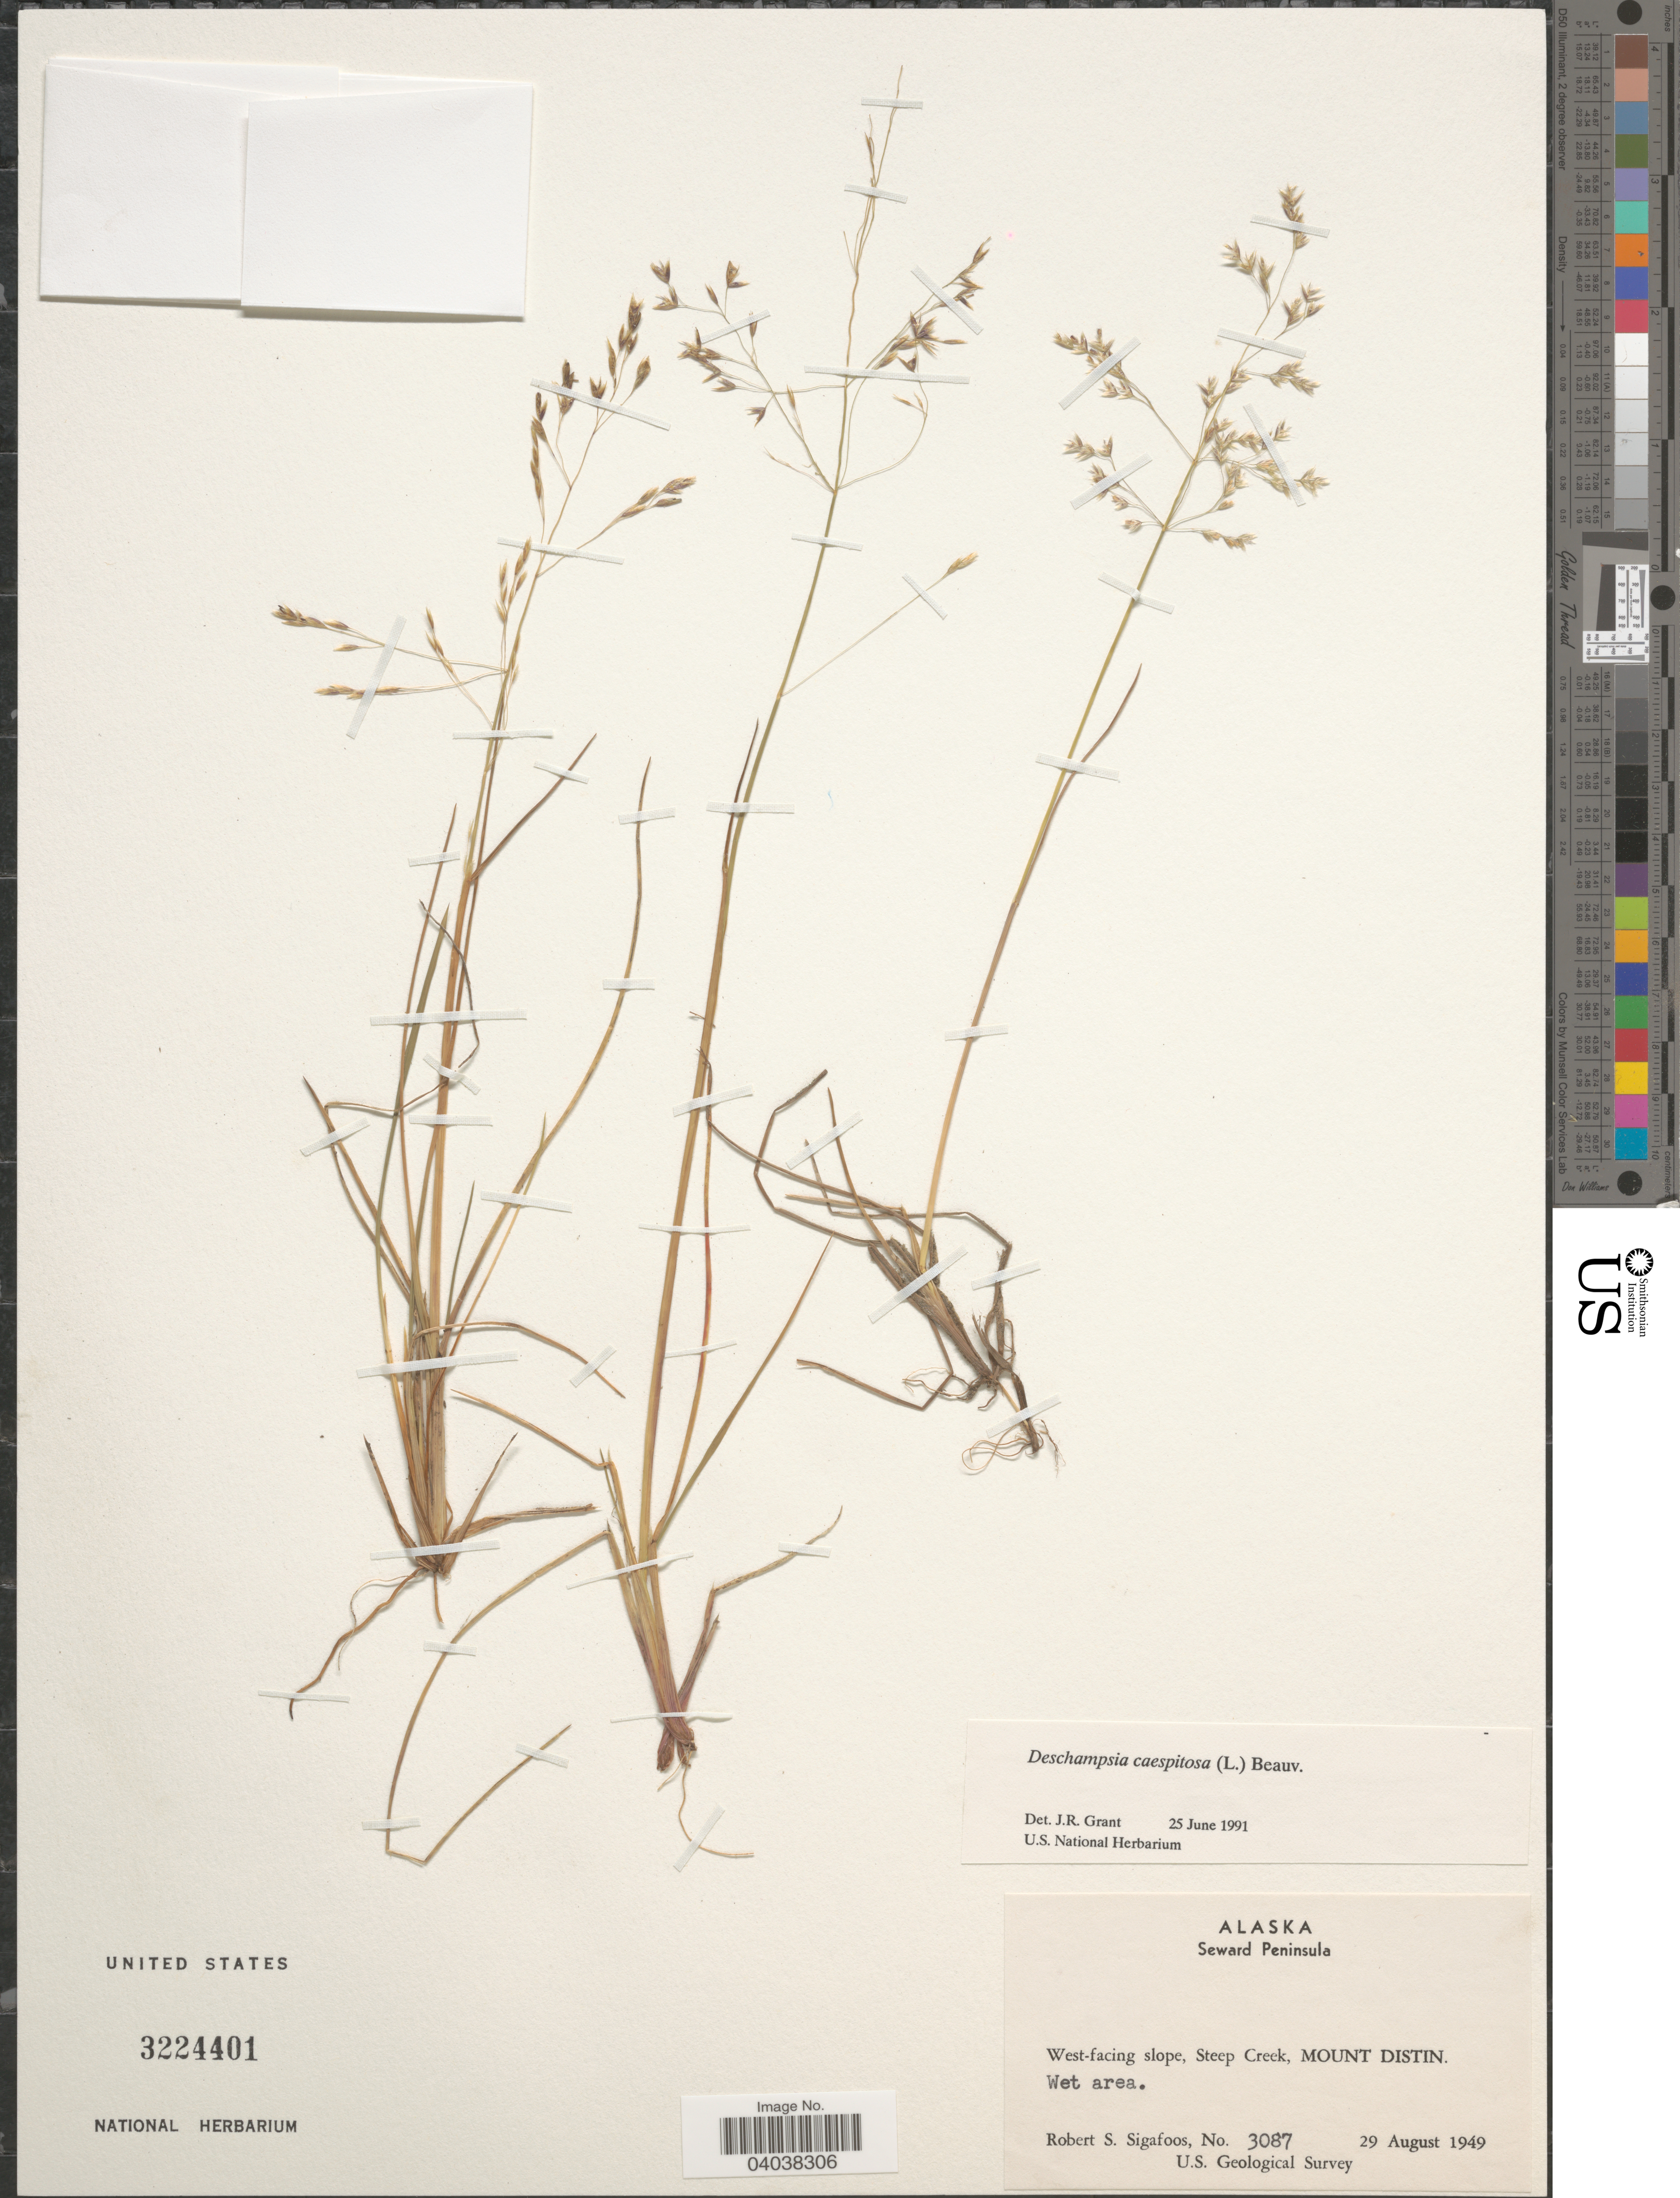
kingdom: Plantae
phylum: Tracheophyta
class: Liliopsida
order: Poales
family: Poaceae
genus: Deschampsia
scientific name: Deschampsia cespitosa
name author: (L.) P. Beauv.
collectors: R. Sigafoos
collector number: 3087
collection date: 1949-08-29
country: United States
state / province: Alaska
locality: Seward Peninsula. West-facing slope, Steep Creek, Mount Distin.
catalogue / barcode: US 3224401